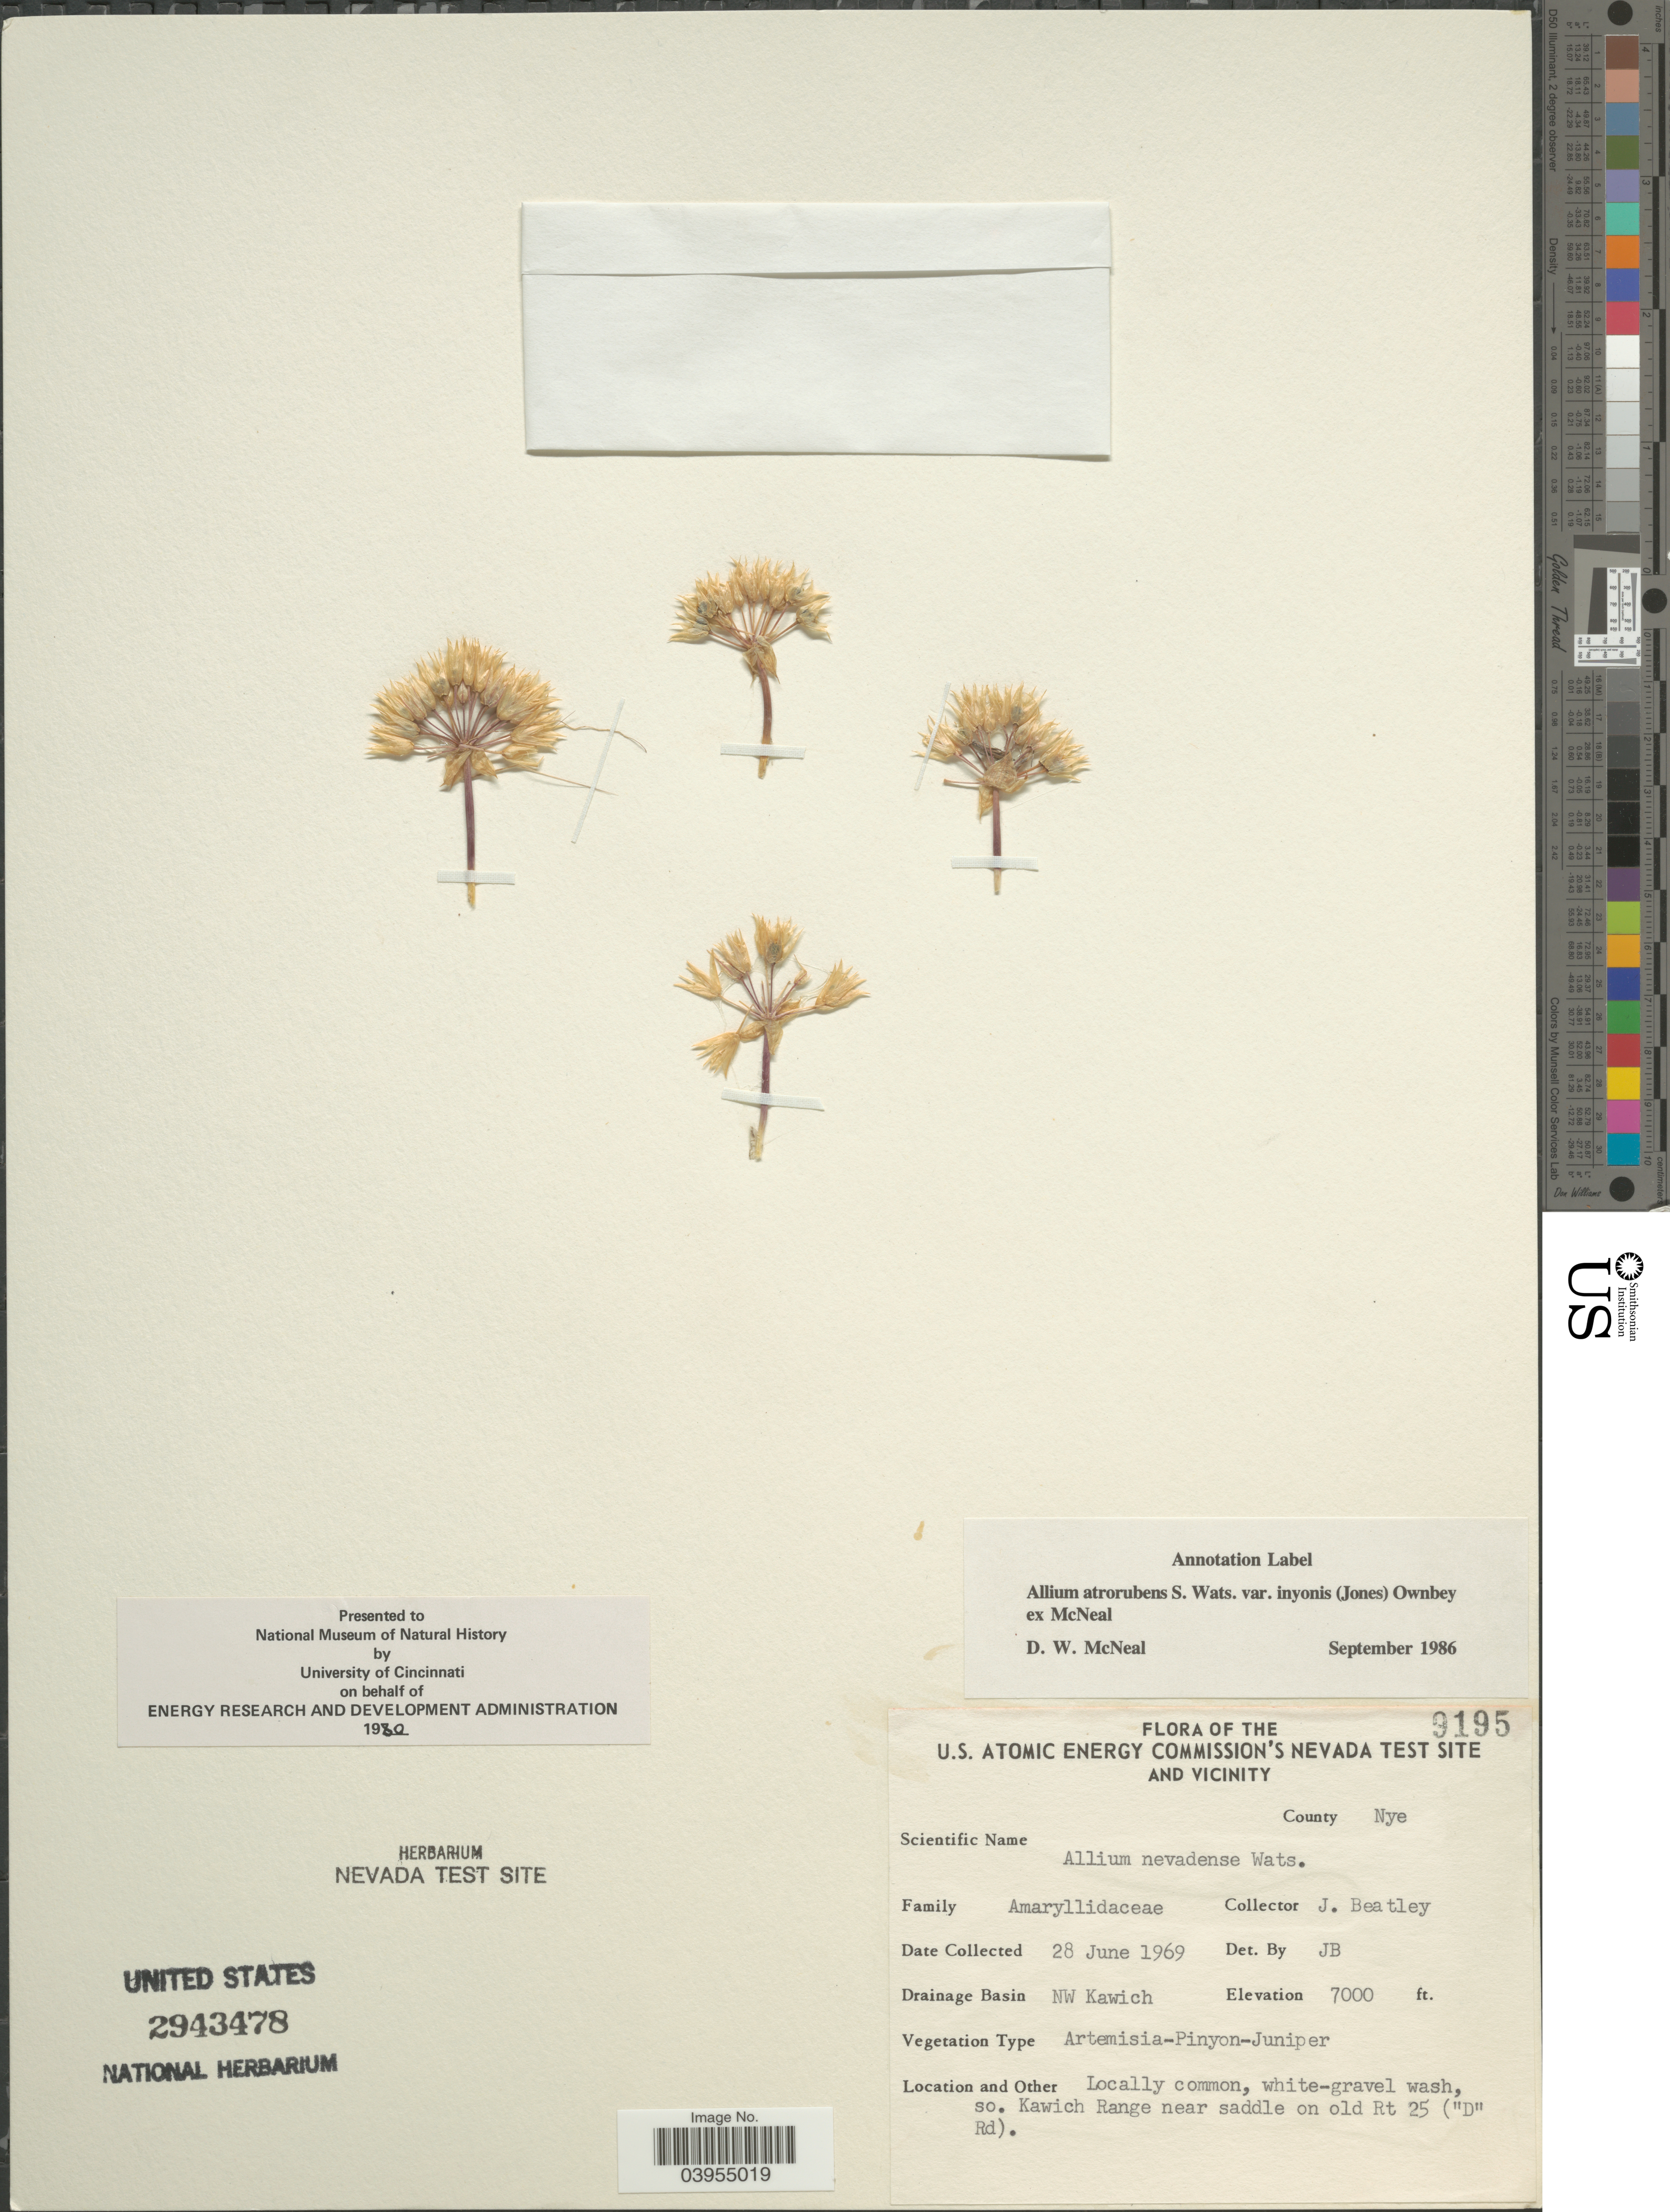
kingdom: Plantae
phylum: Tracheophyta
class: Liliopsida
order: Asparagales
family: Amaryllidaceae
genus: Allium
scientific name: Allium atrorubens var. inyonis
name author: (M.E. Jones) Ownbey & Aase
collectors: J. C. Beatley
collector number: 9195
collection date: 1969-06-28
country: United States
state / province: Nevada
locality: U.S. Atomic Energy Commission's Nevada Test Site and Vicinity. County Nye. Drainage Basin NW Kawich. So. Kawich Range near saddle on old Rt 25 ("D" Rd).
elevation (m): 2134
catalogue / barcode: US 2943478